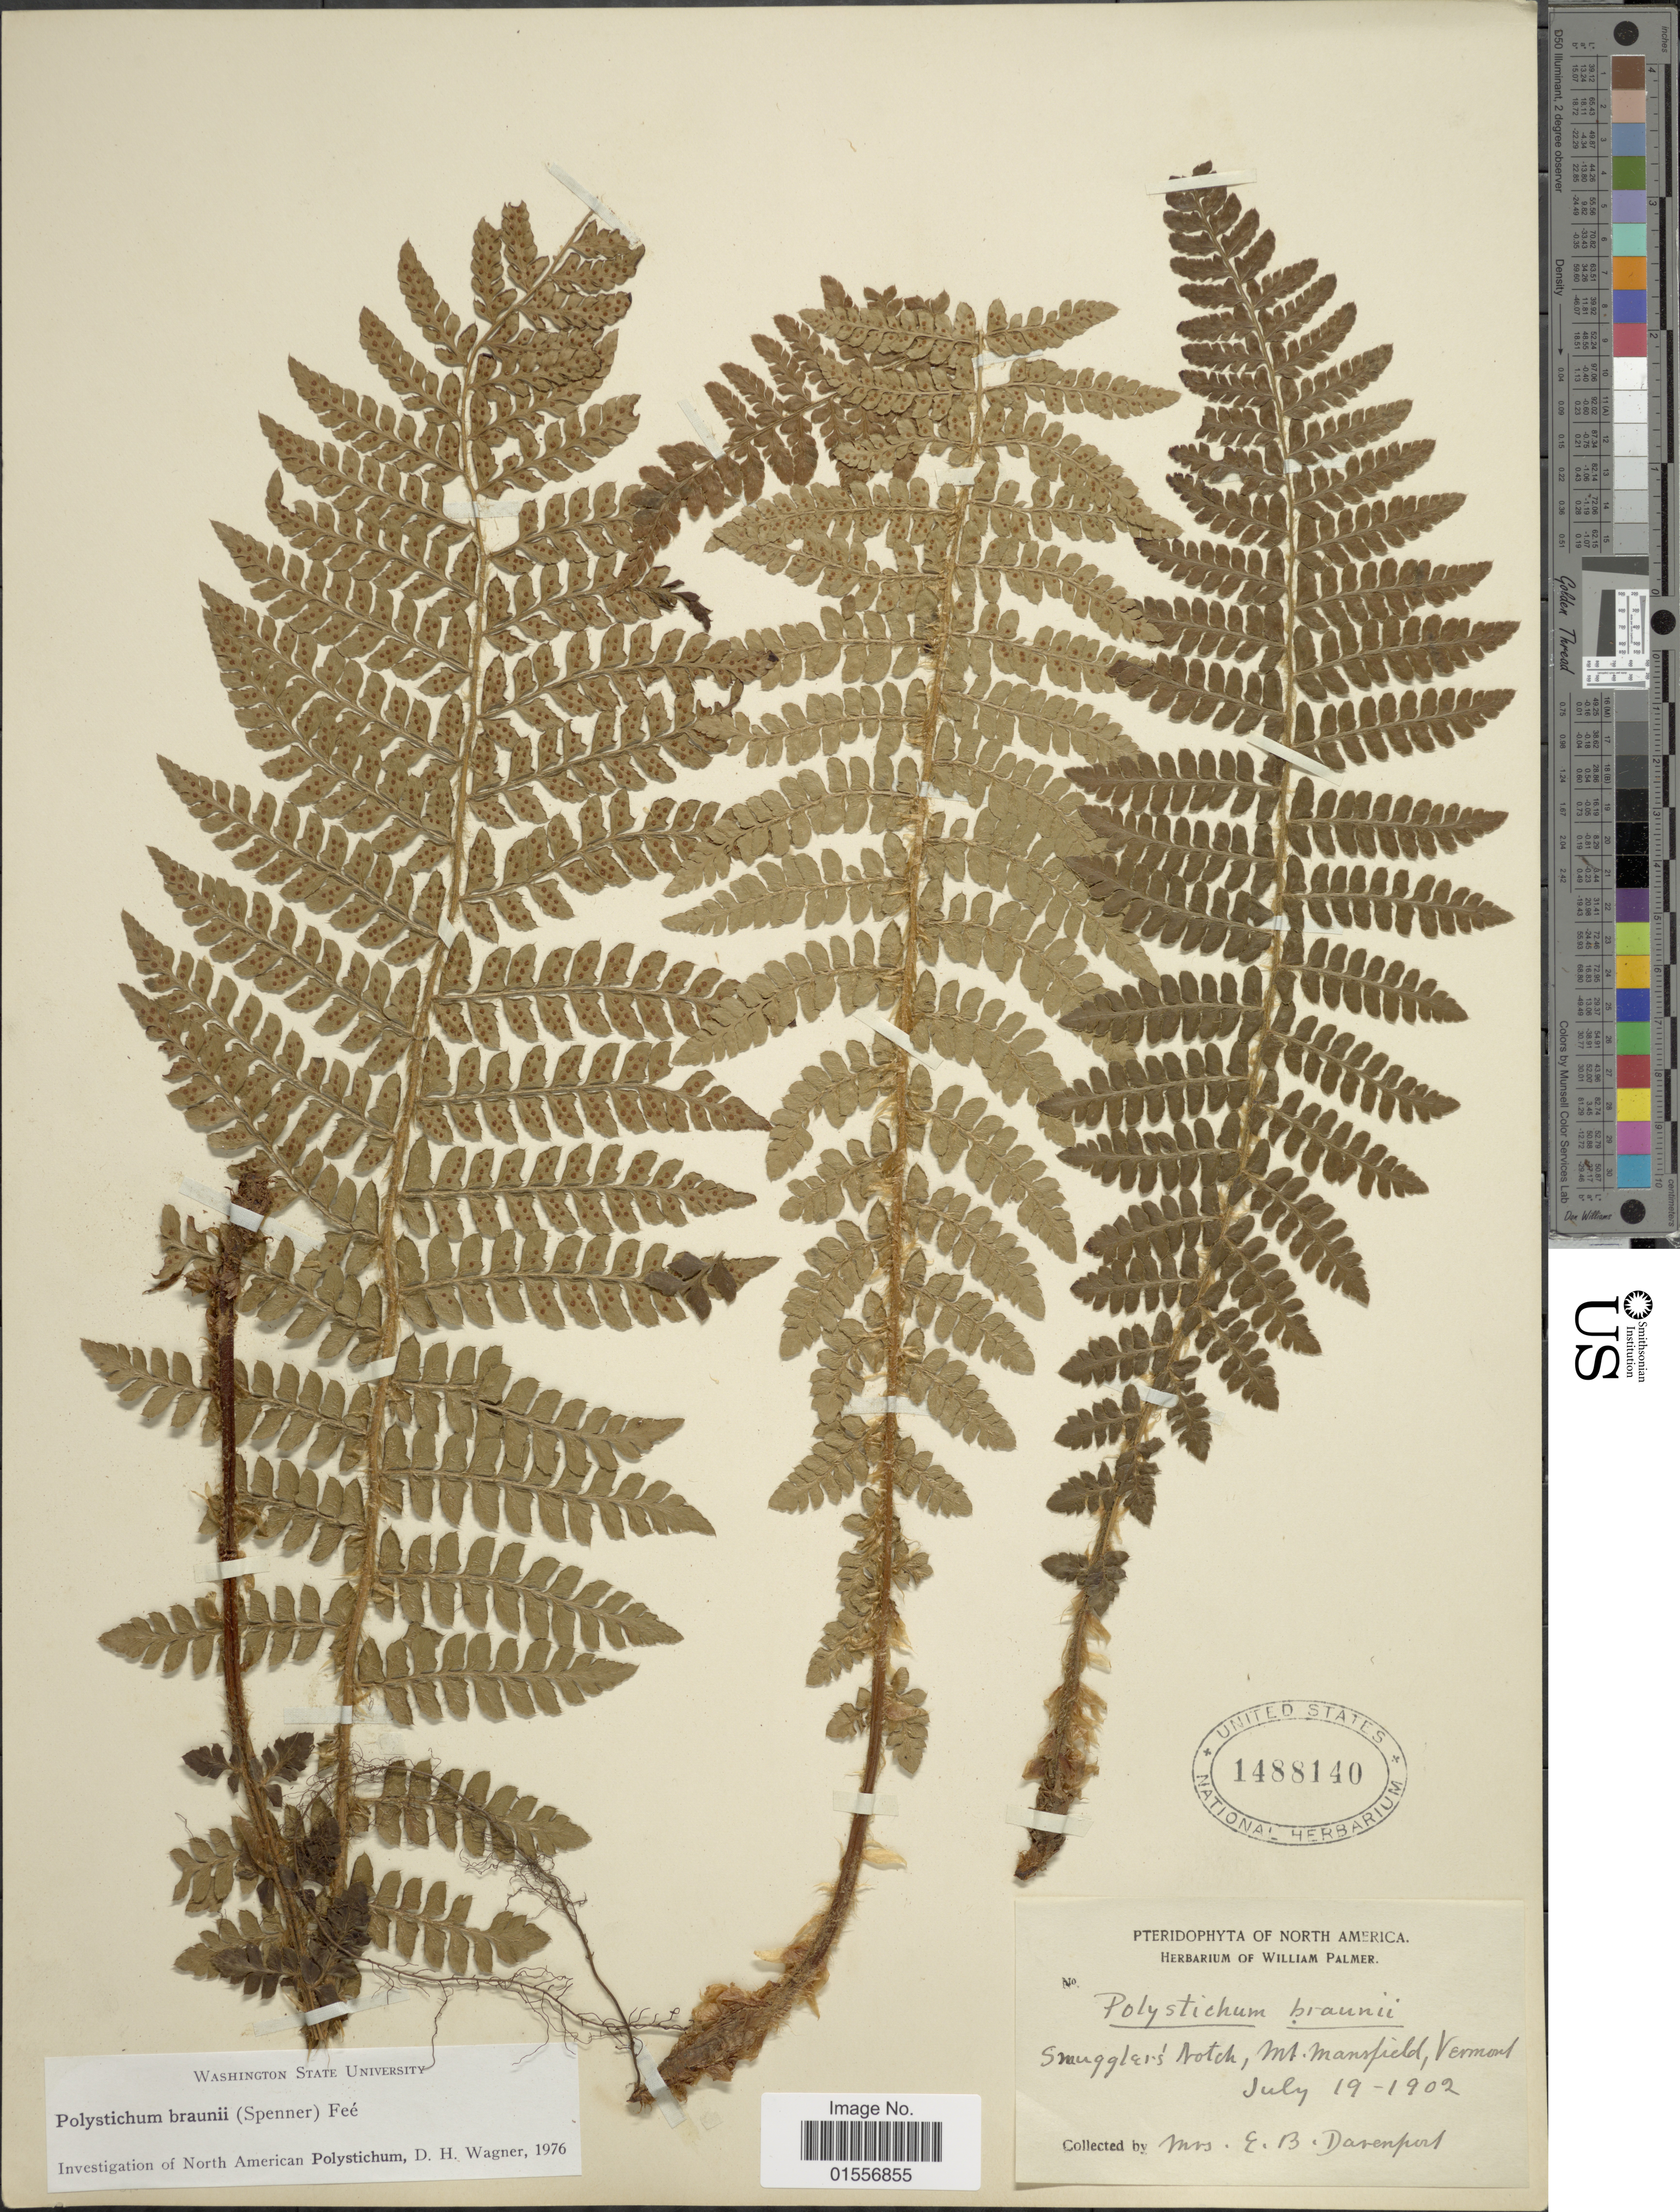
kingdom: Plantae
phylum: Tracheophyta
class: Polypodiopsida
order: Polypodiales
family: Dryopteridaceae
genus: Polystichum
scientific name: Polystichum braunii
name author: (Spenn.) Fée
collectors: E. Davenport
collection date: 1902-07-19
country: United States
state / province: Vermont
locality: Smuggler's Notch, Mt.Mansfield.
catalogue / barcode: US 1488140